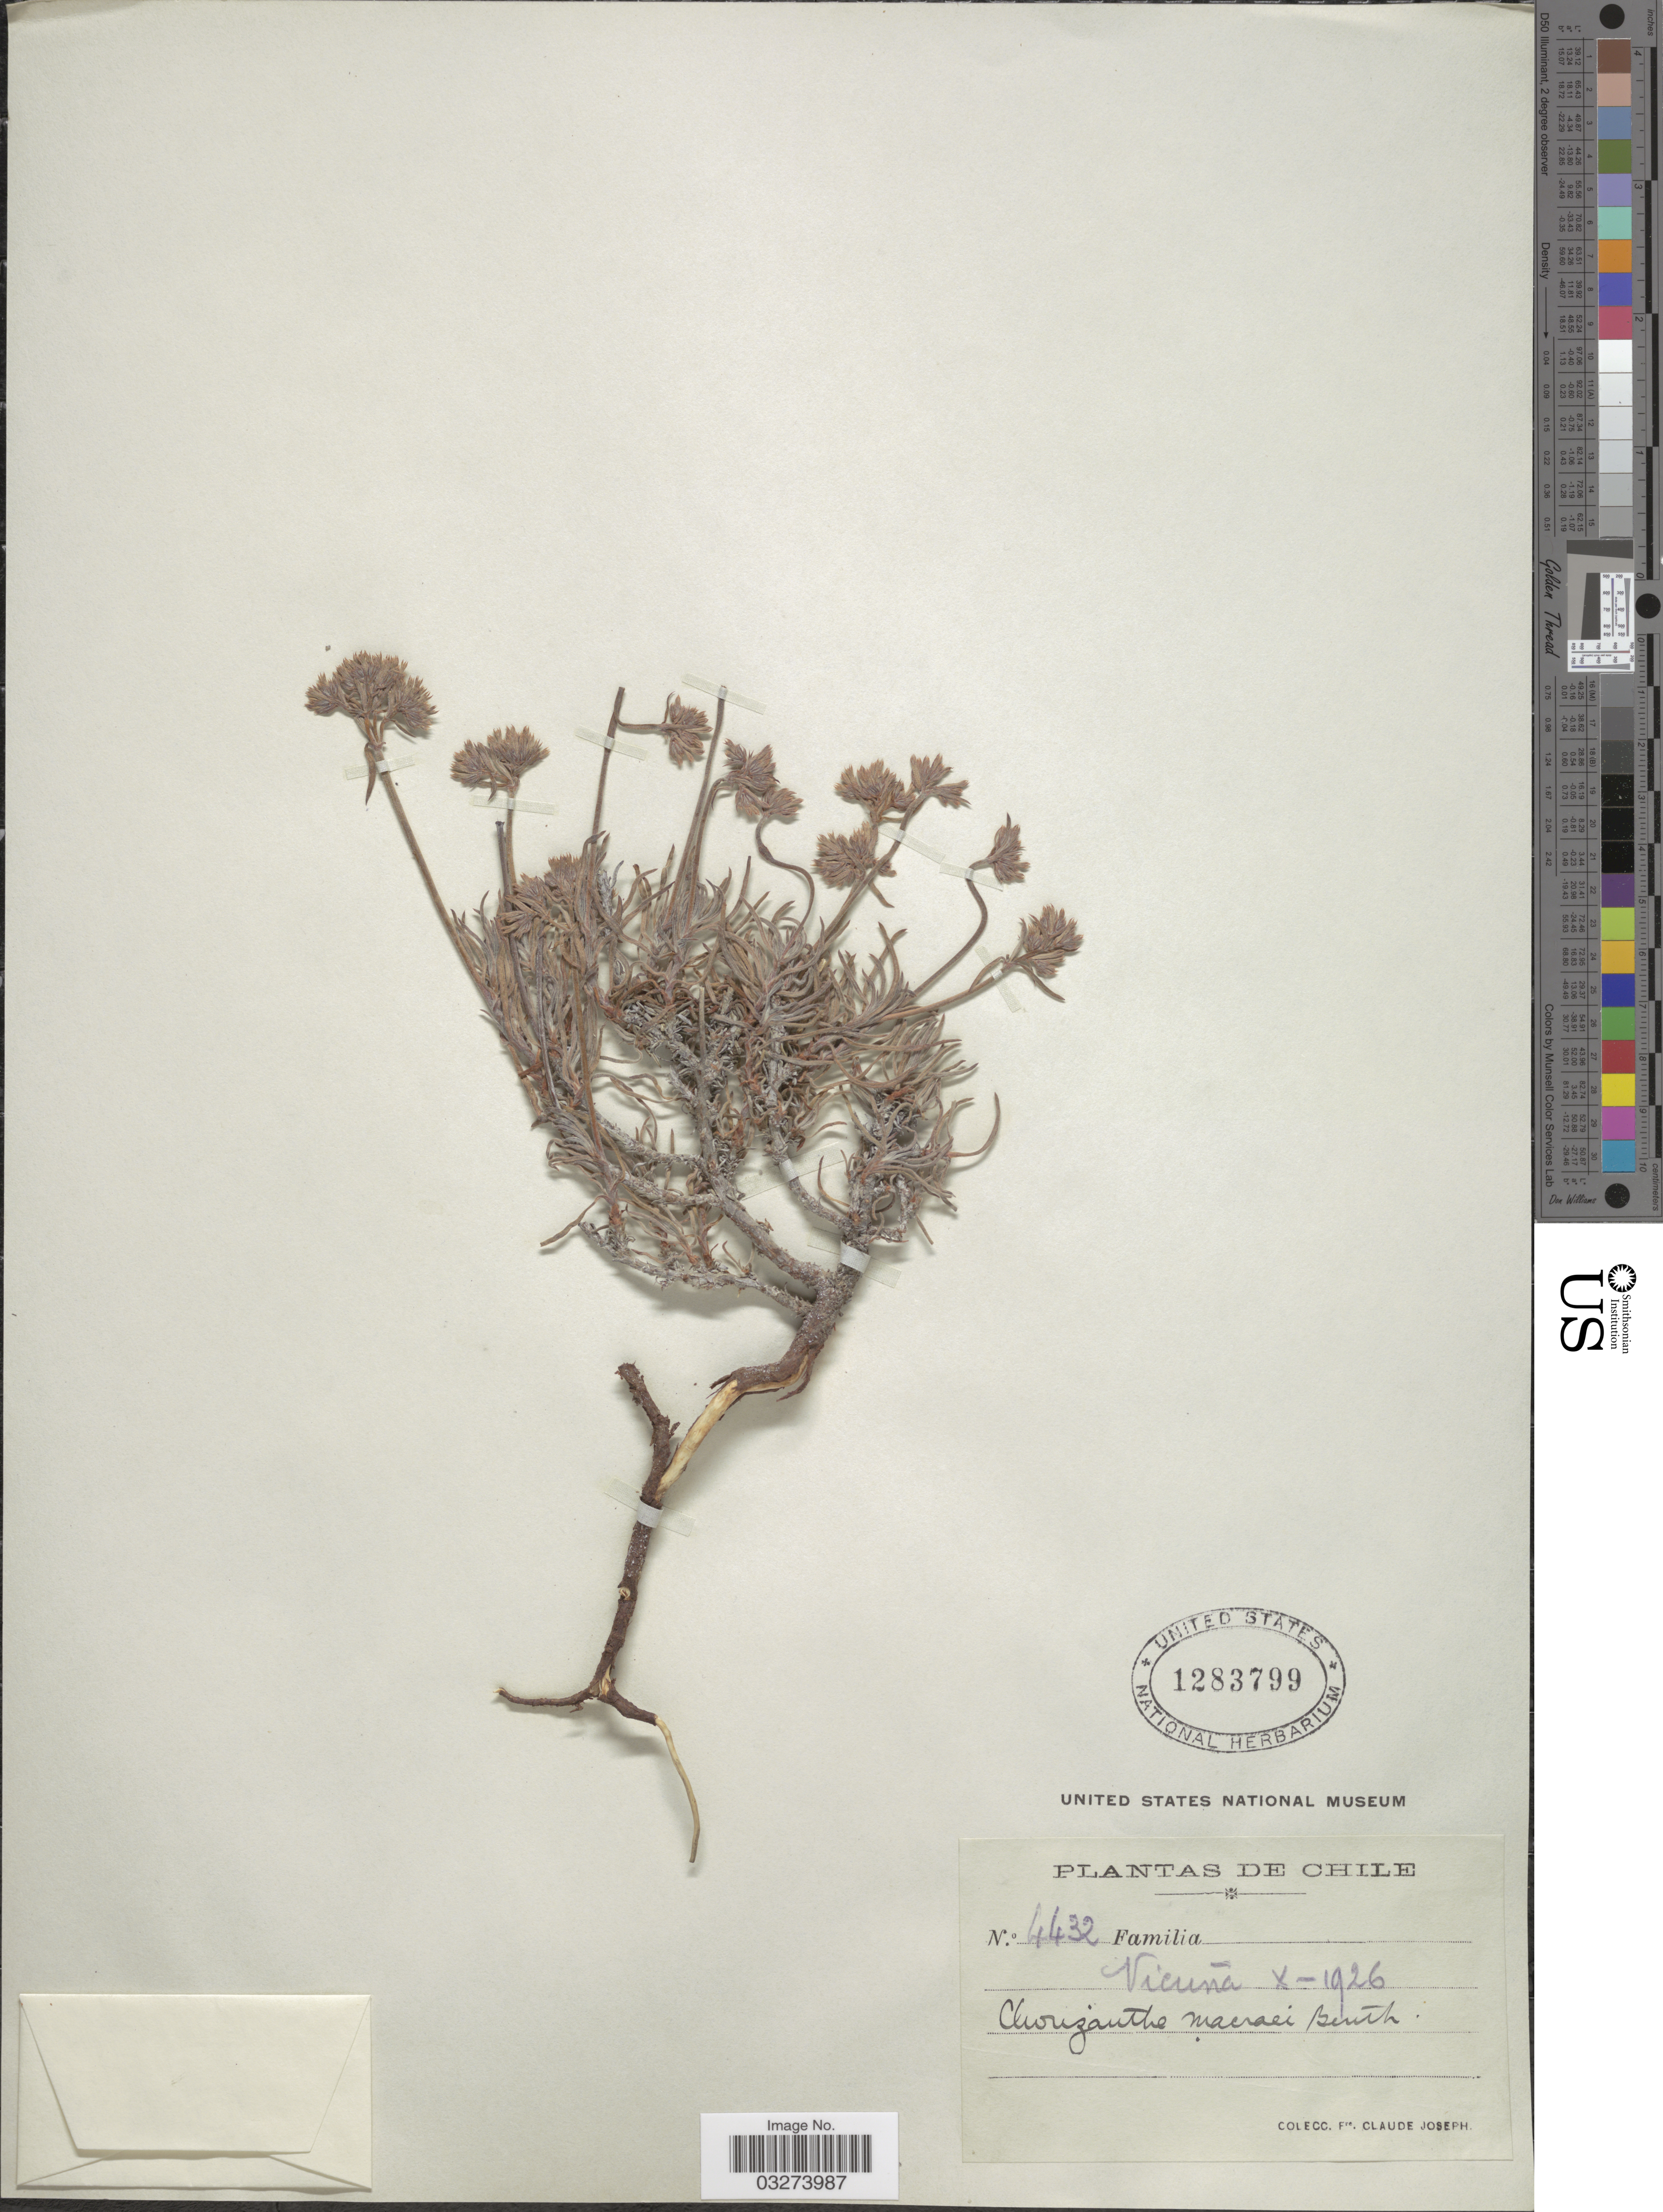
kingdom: Plantae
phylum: Tracheophyta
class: Magnoliopsida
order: Caryophyllales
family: Polygonaceae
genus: Chorizanthe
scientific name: Chorizanthe macraei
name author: Benth.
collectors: Bro. Claude-Joseph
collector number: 4432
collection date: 1926-10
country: Chile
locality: Vicuña.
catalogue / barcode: US 1283799